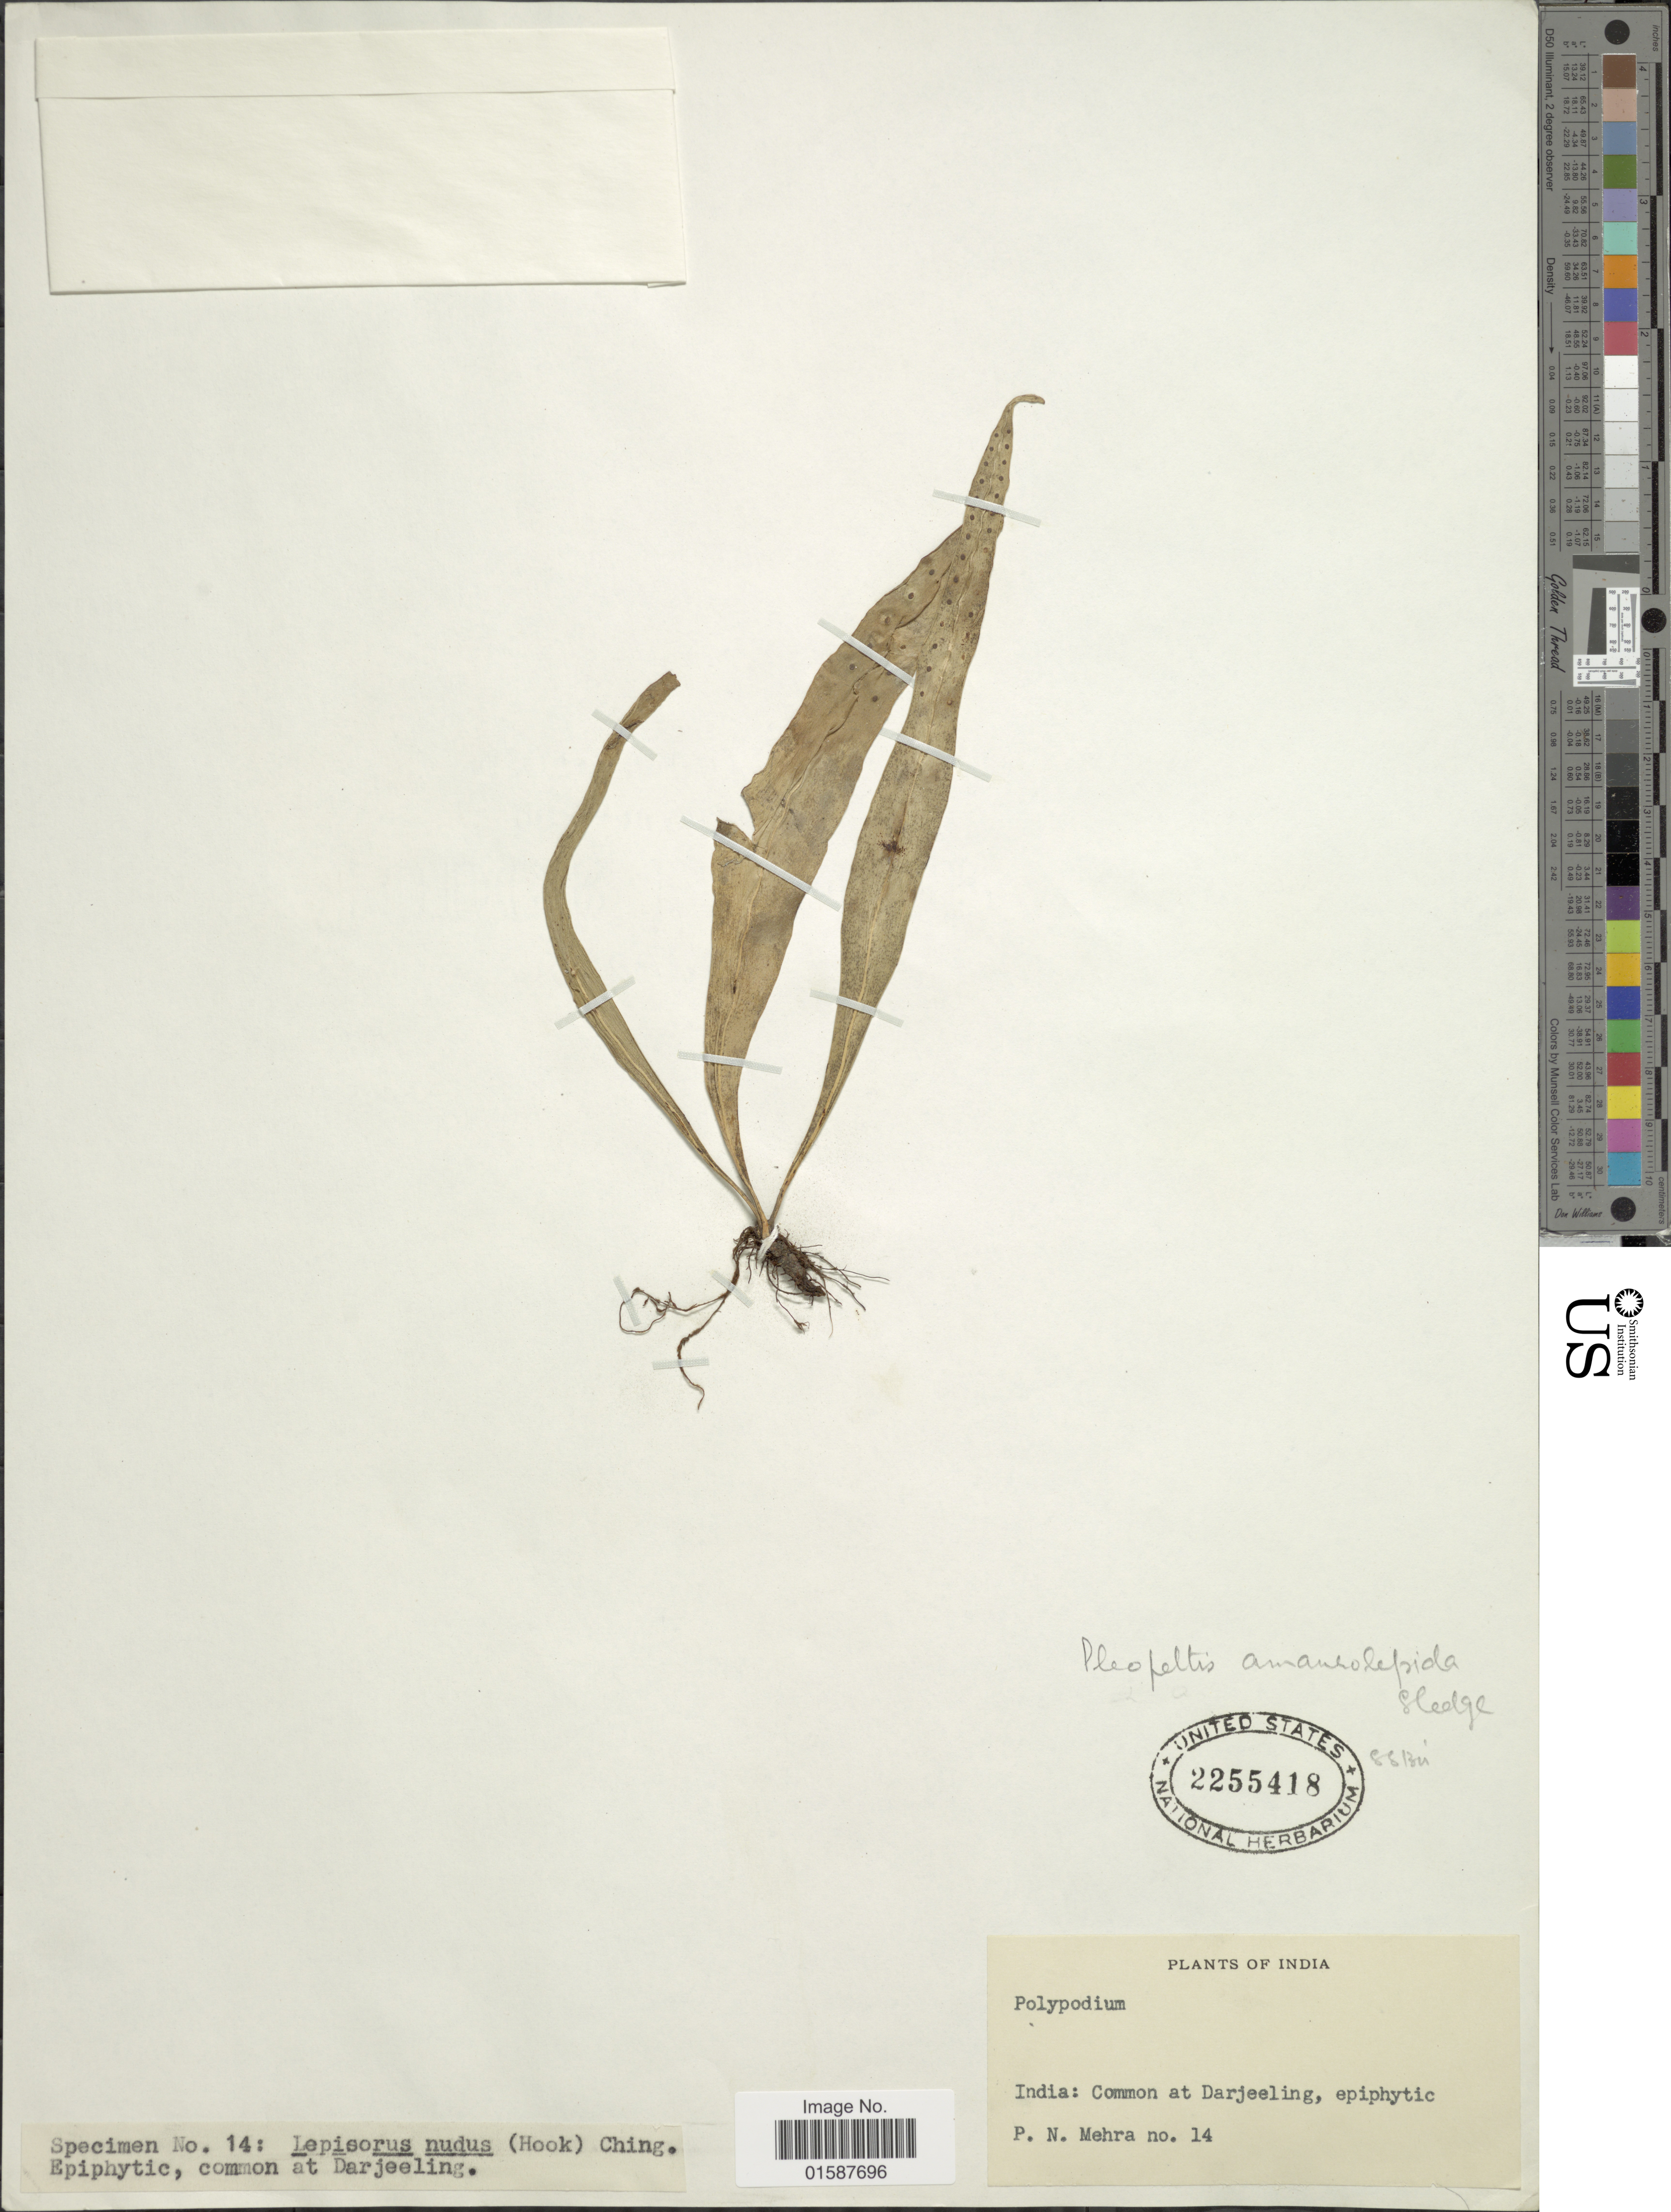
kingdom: Plantae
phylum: Tracheophyta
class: Polypodiopsida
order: Polypodiales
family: Polypodiaceae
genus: Lepisorus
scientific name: Lepisorus amaurolepidus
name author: (Sledge) Bir & Trikha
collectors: P. N. Mehra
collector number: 14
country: India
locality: India: common at Darjeeling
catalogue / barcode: US 2255418